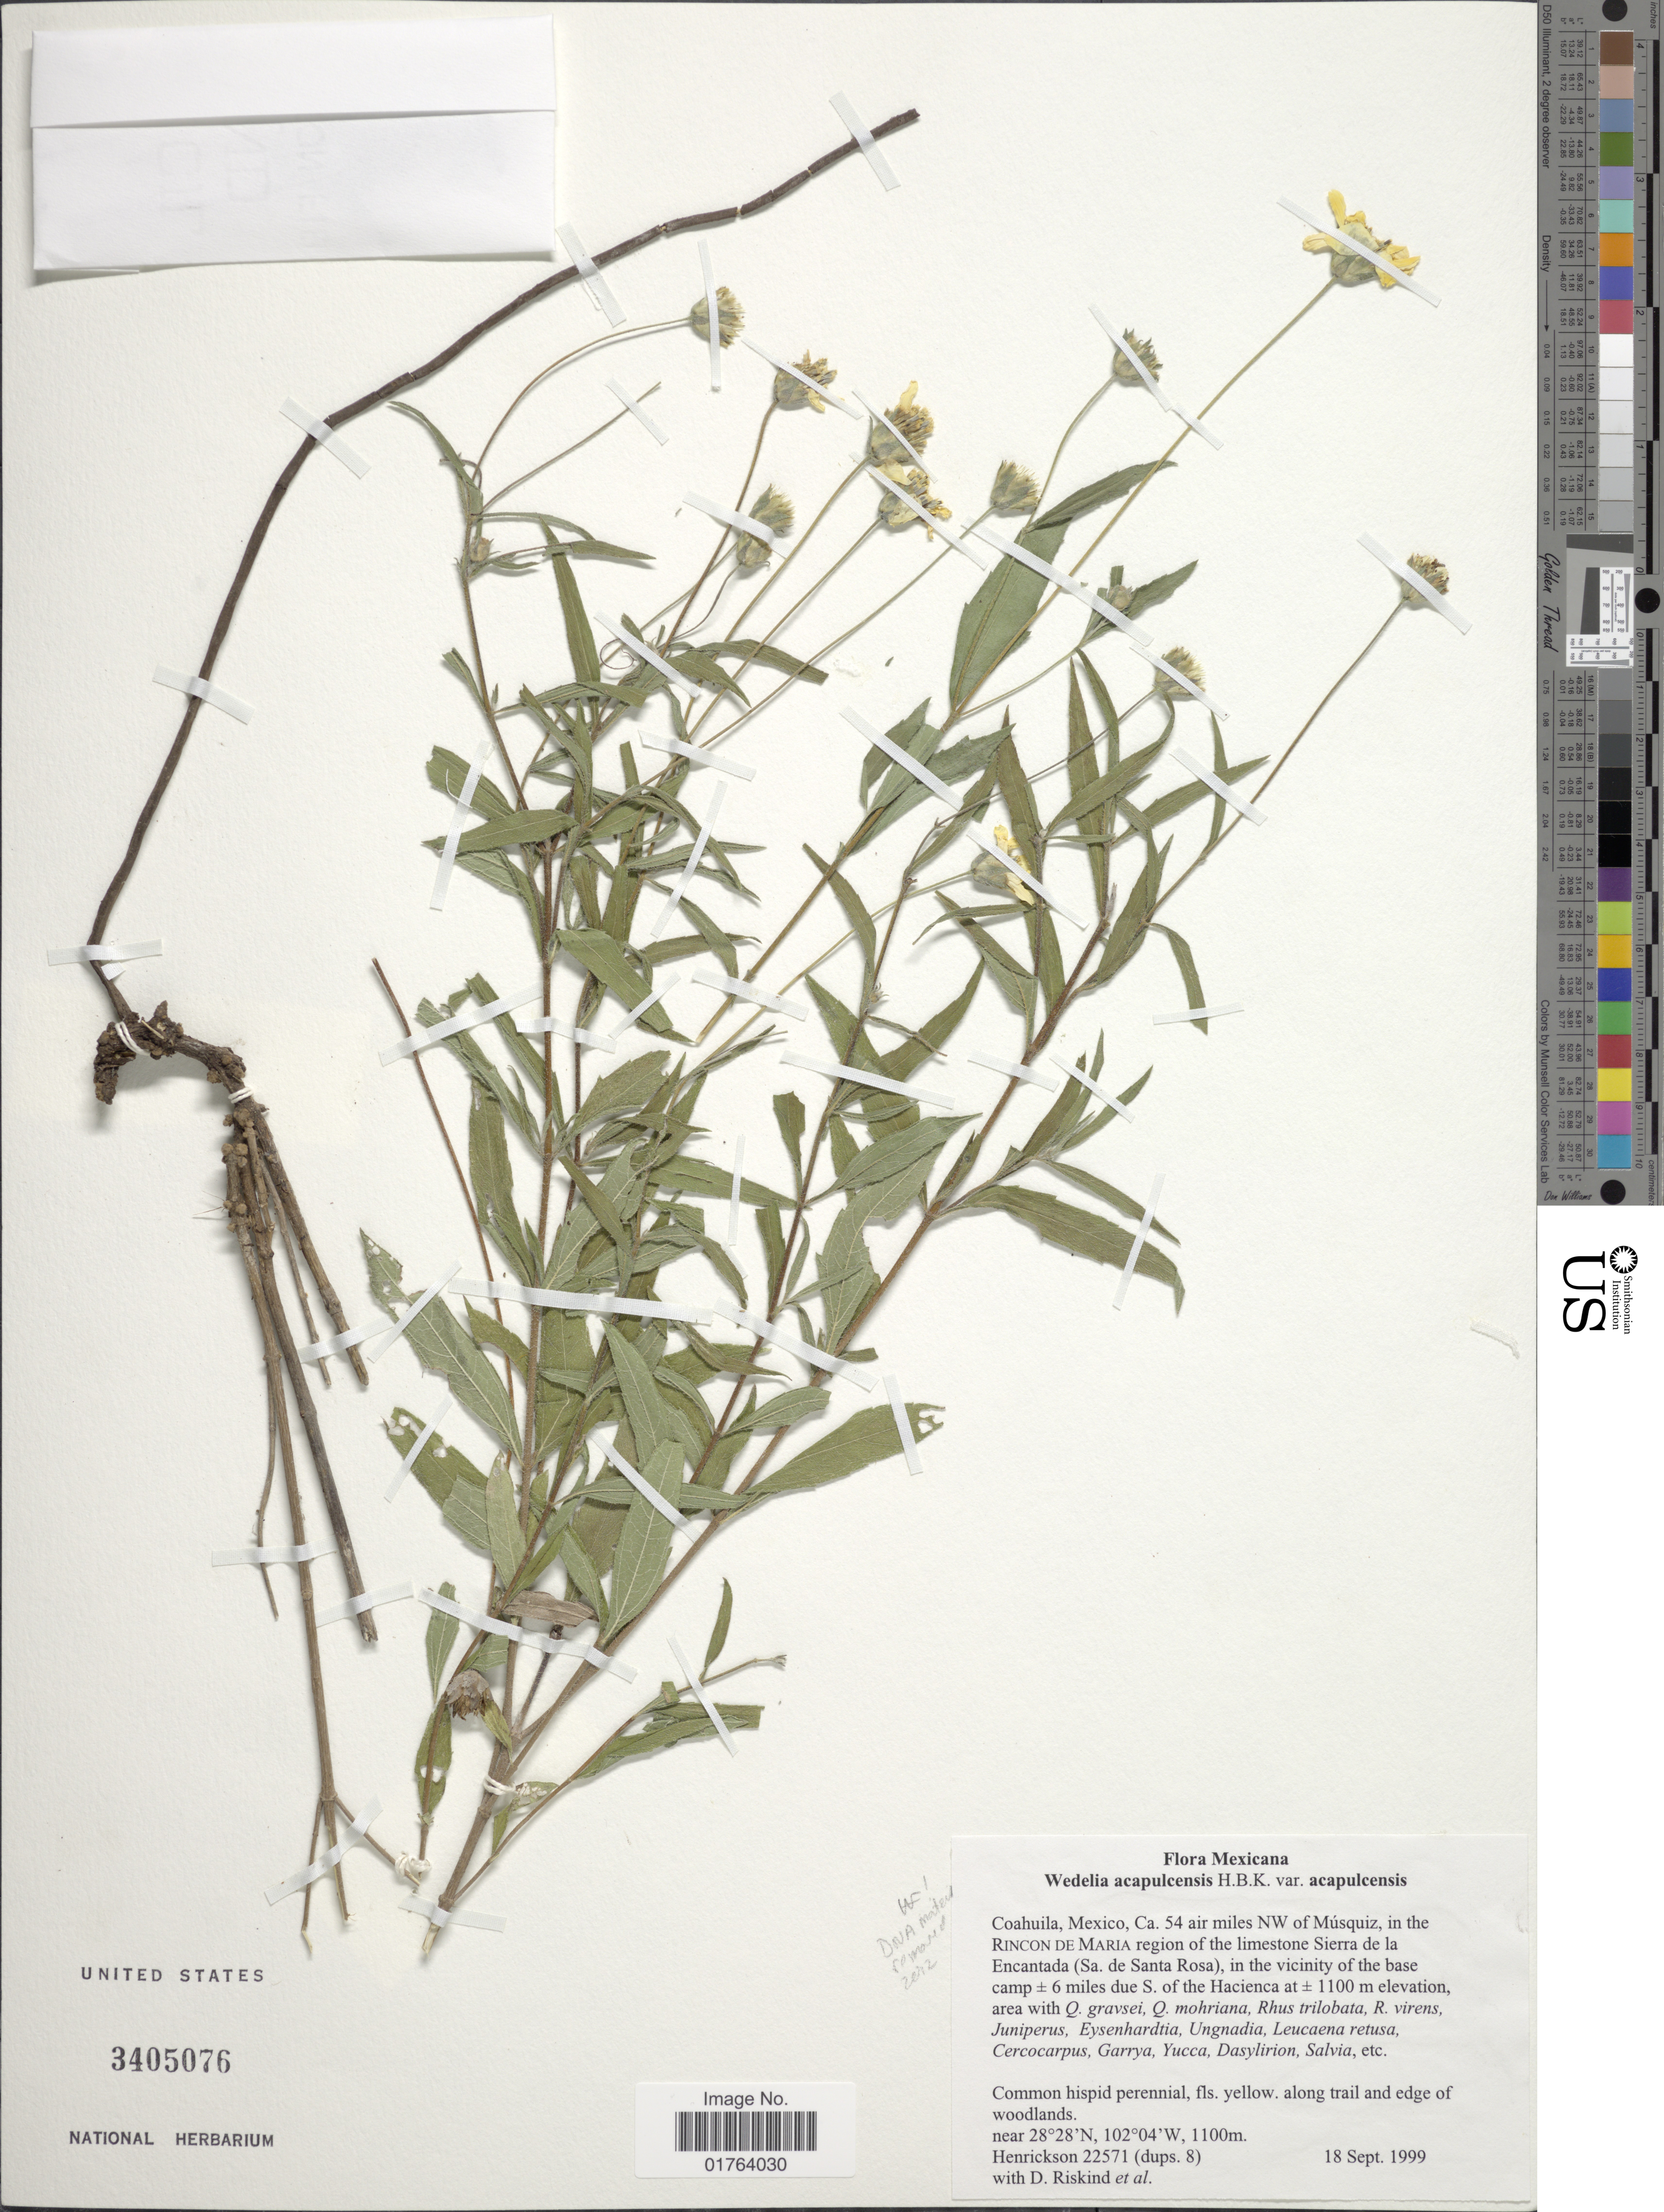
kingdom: Plantae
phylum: Tracheophyta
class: Magnoliopsida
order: Asterales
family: Asteraceae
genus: Wedelia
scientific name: Wedelia acapulcensis var. acapulcensis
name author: Kunth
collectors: -. Henrickson, D. Riskind & et al.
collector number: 22571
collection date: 1999-09-18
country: Mexico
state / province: Coahuila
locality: Ca. 54 air miles NW of Musquiz, in the Rincon de Maria Region of the limestone Sierra de la Encantada (Sa. de Santa Rosa), in the vicinity of the base camp +- 6 miles S. of Hacienca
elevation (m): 1100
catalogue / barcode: US 3405076